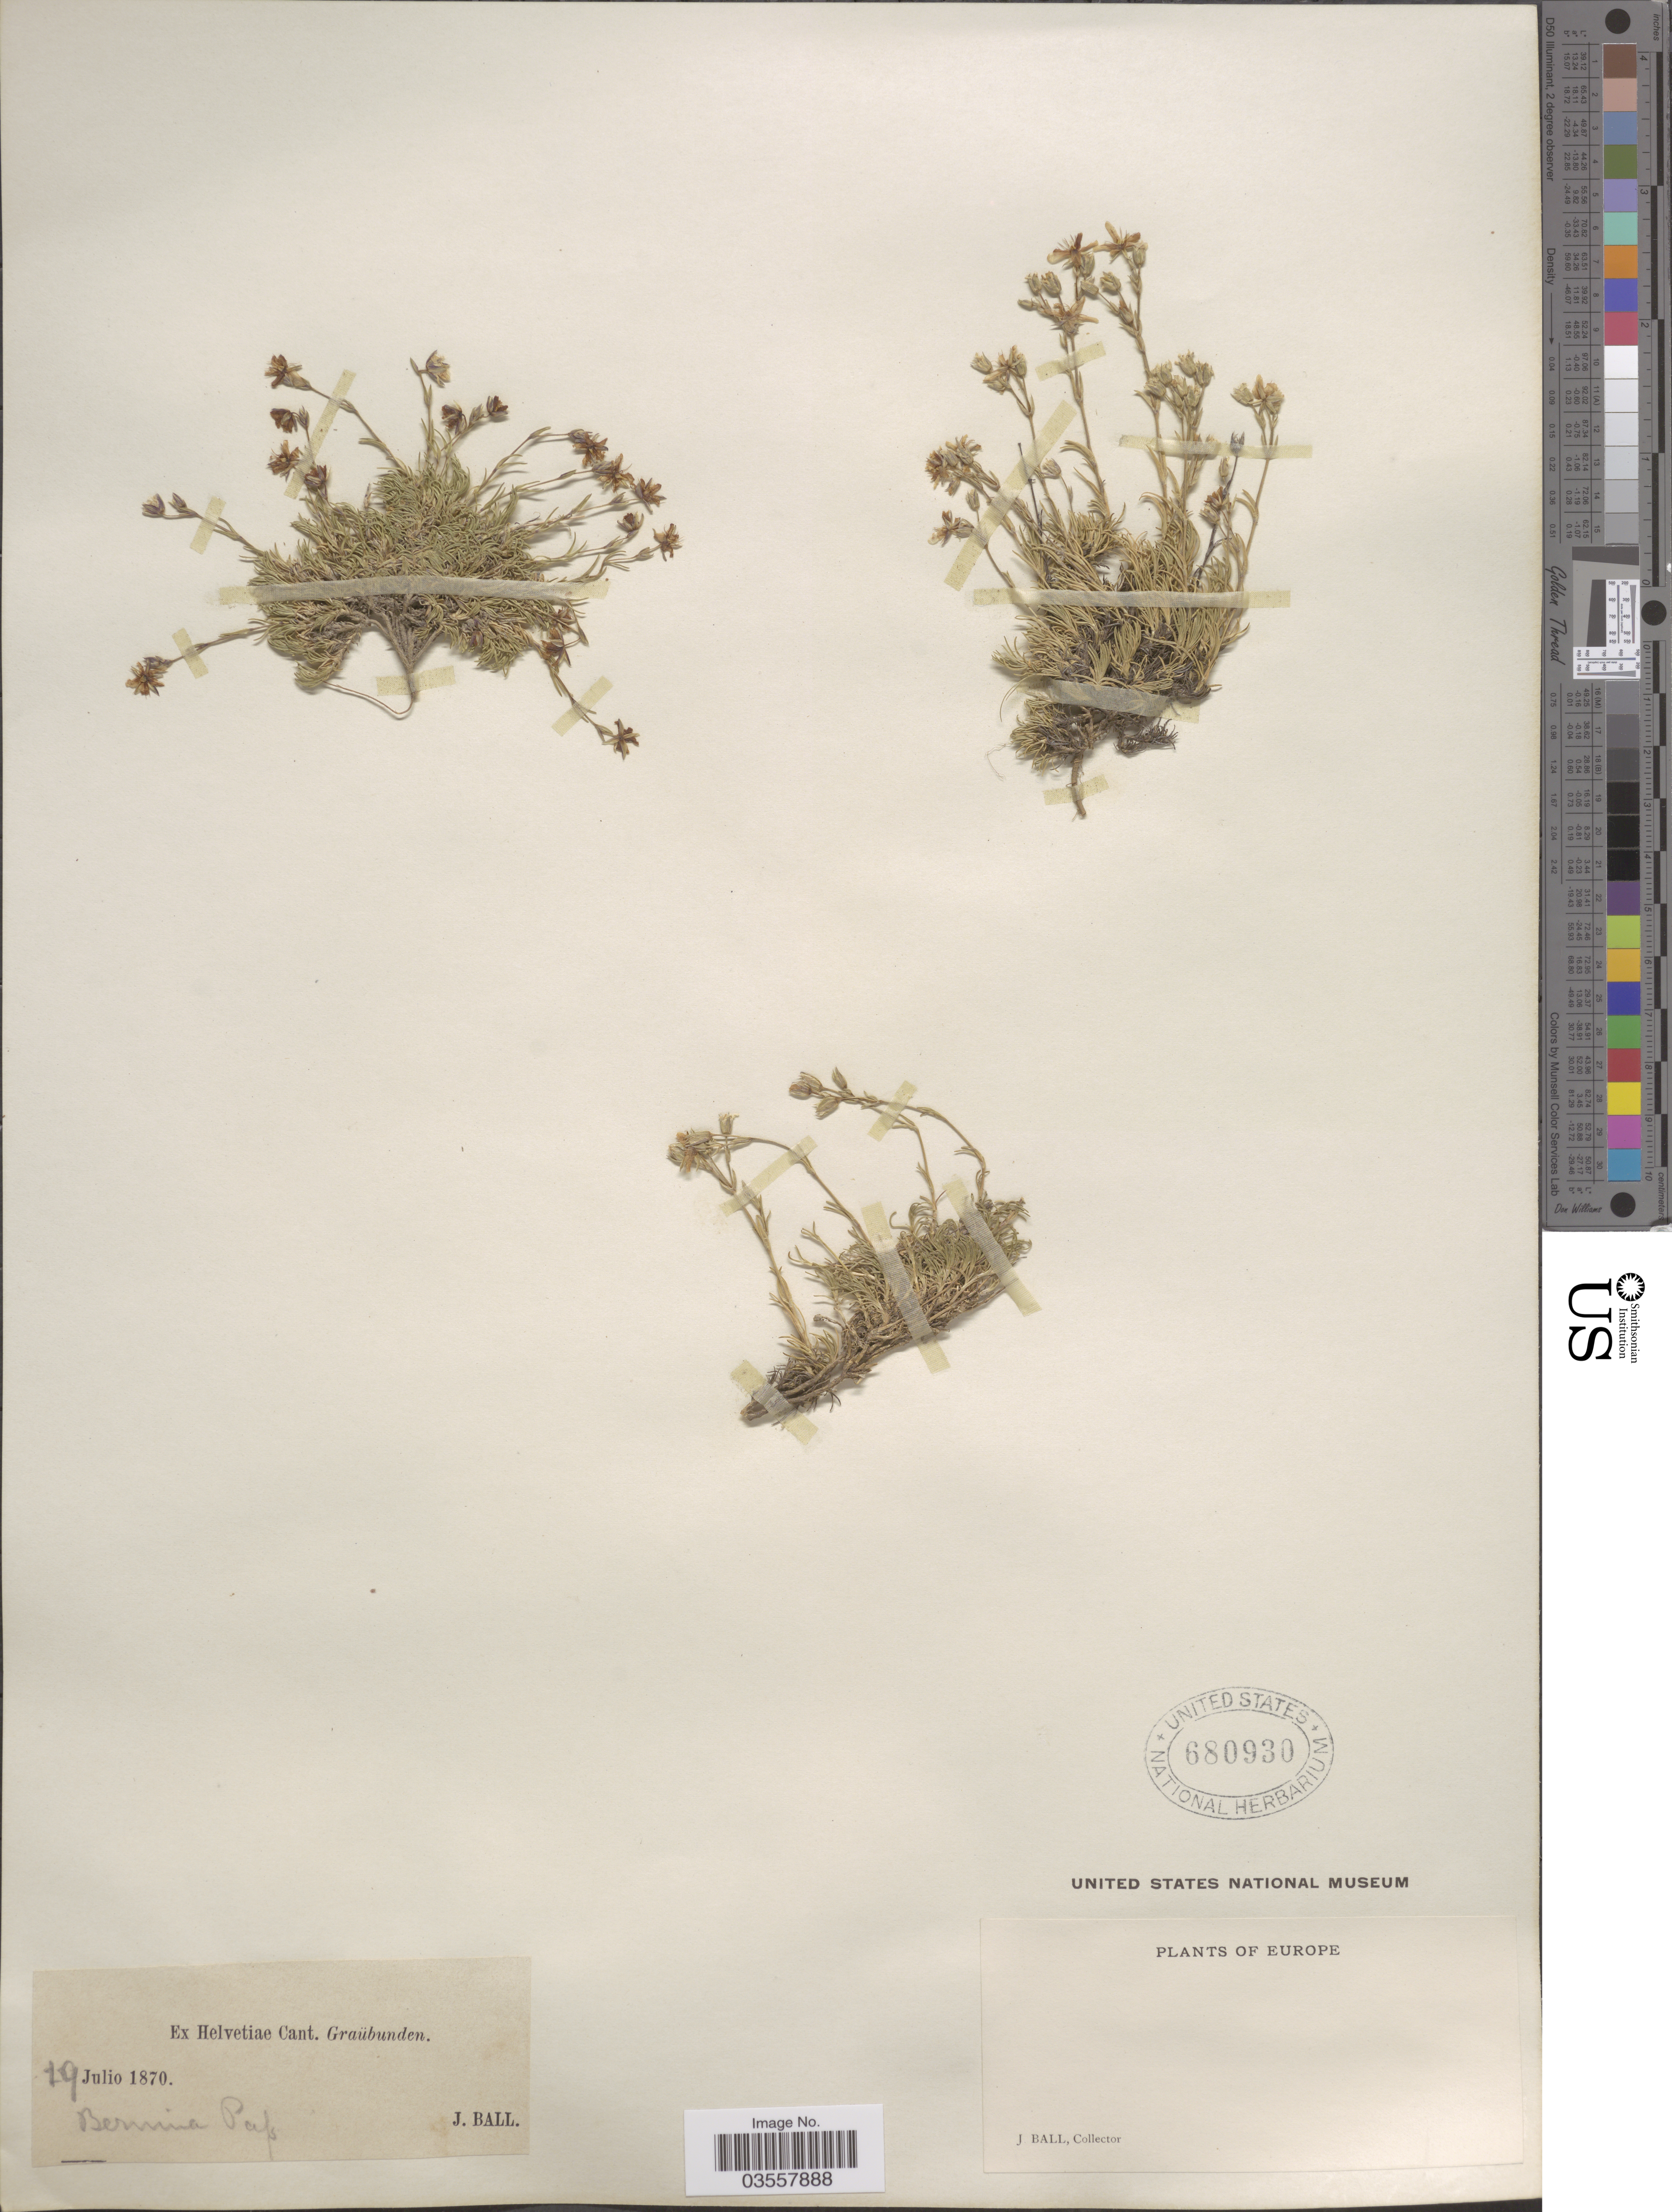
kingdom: Plantae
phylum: Tracheophyta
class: Magnoliopsida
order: Caryophyllales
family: Caryophyllaceae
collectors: J. Ball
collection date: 1870-07-19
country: Switzerland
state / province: Graubunden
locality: Ex Helvetiae Cant. Graübunden. Bernina Pass. Europe.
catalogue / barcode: US 680930